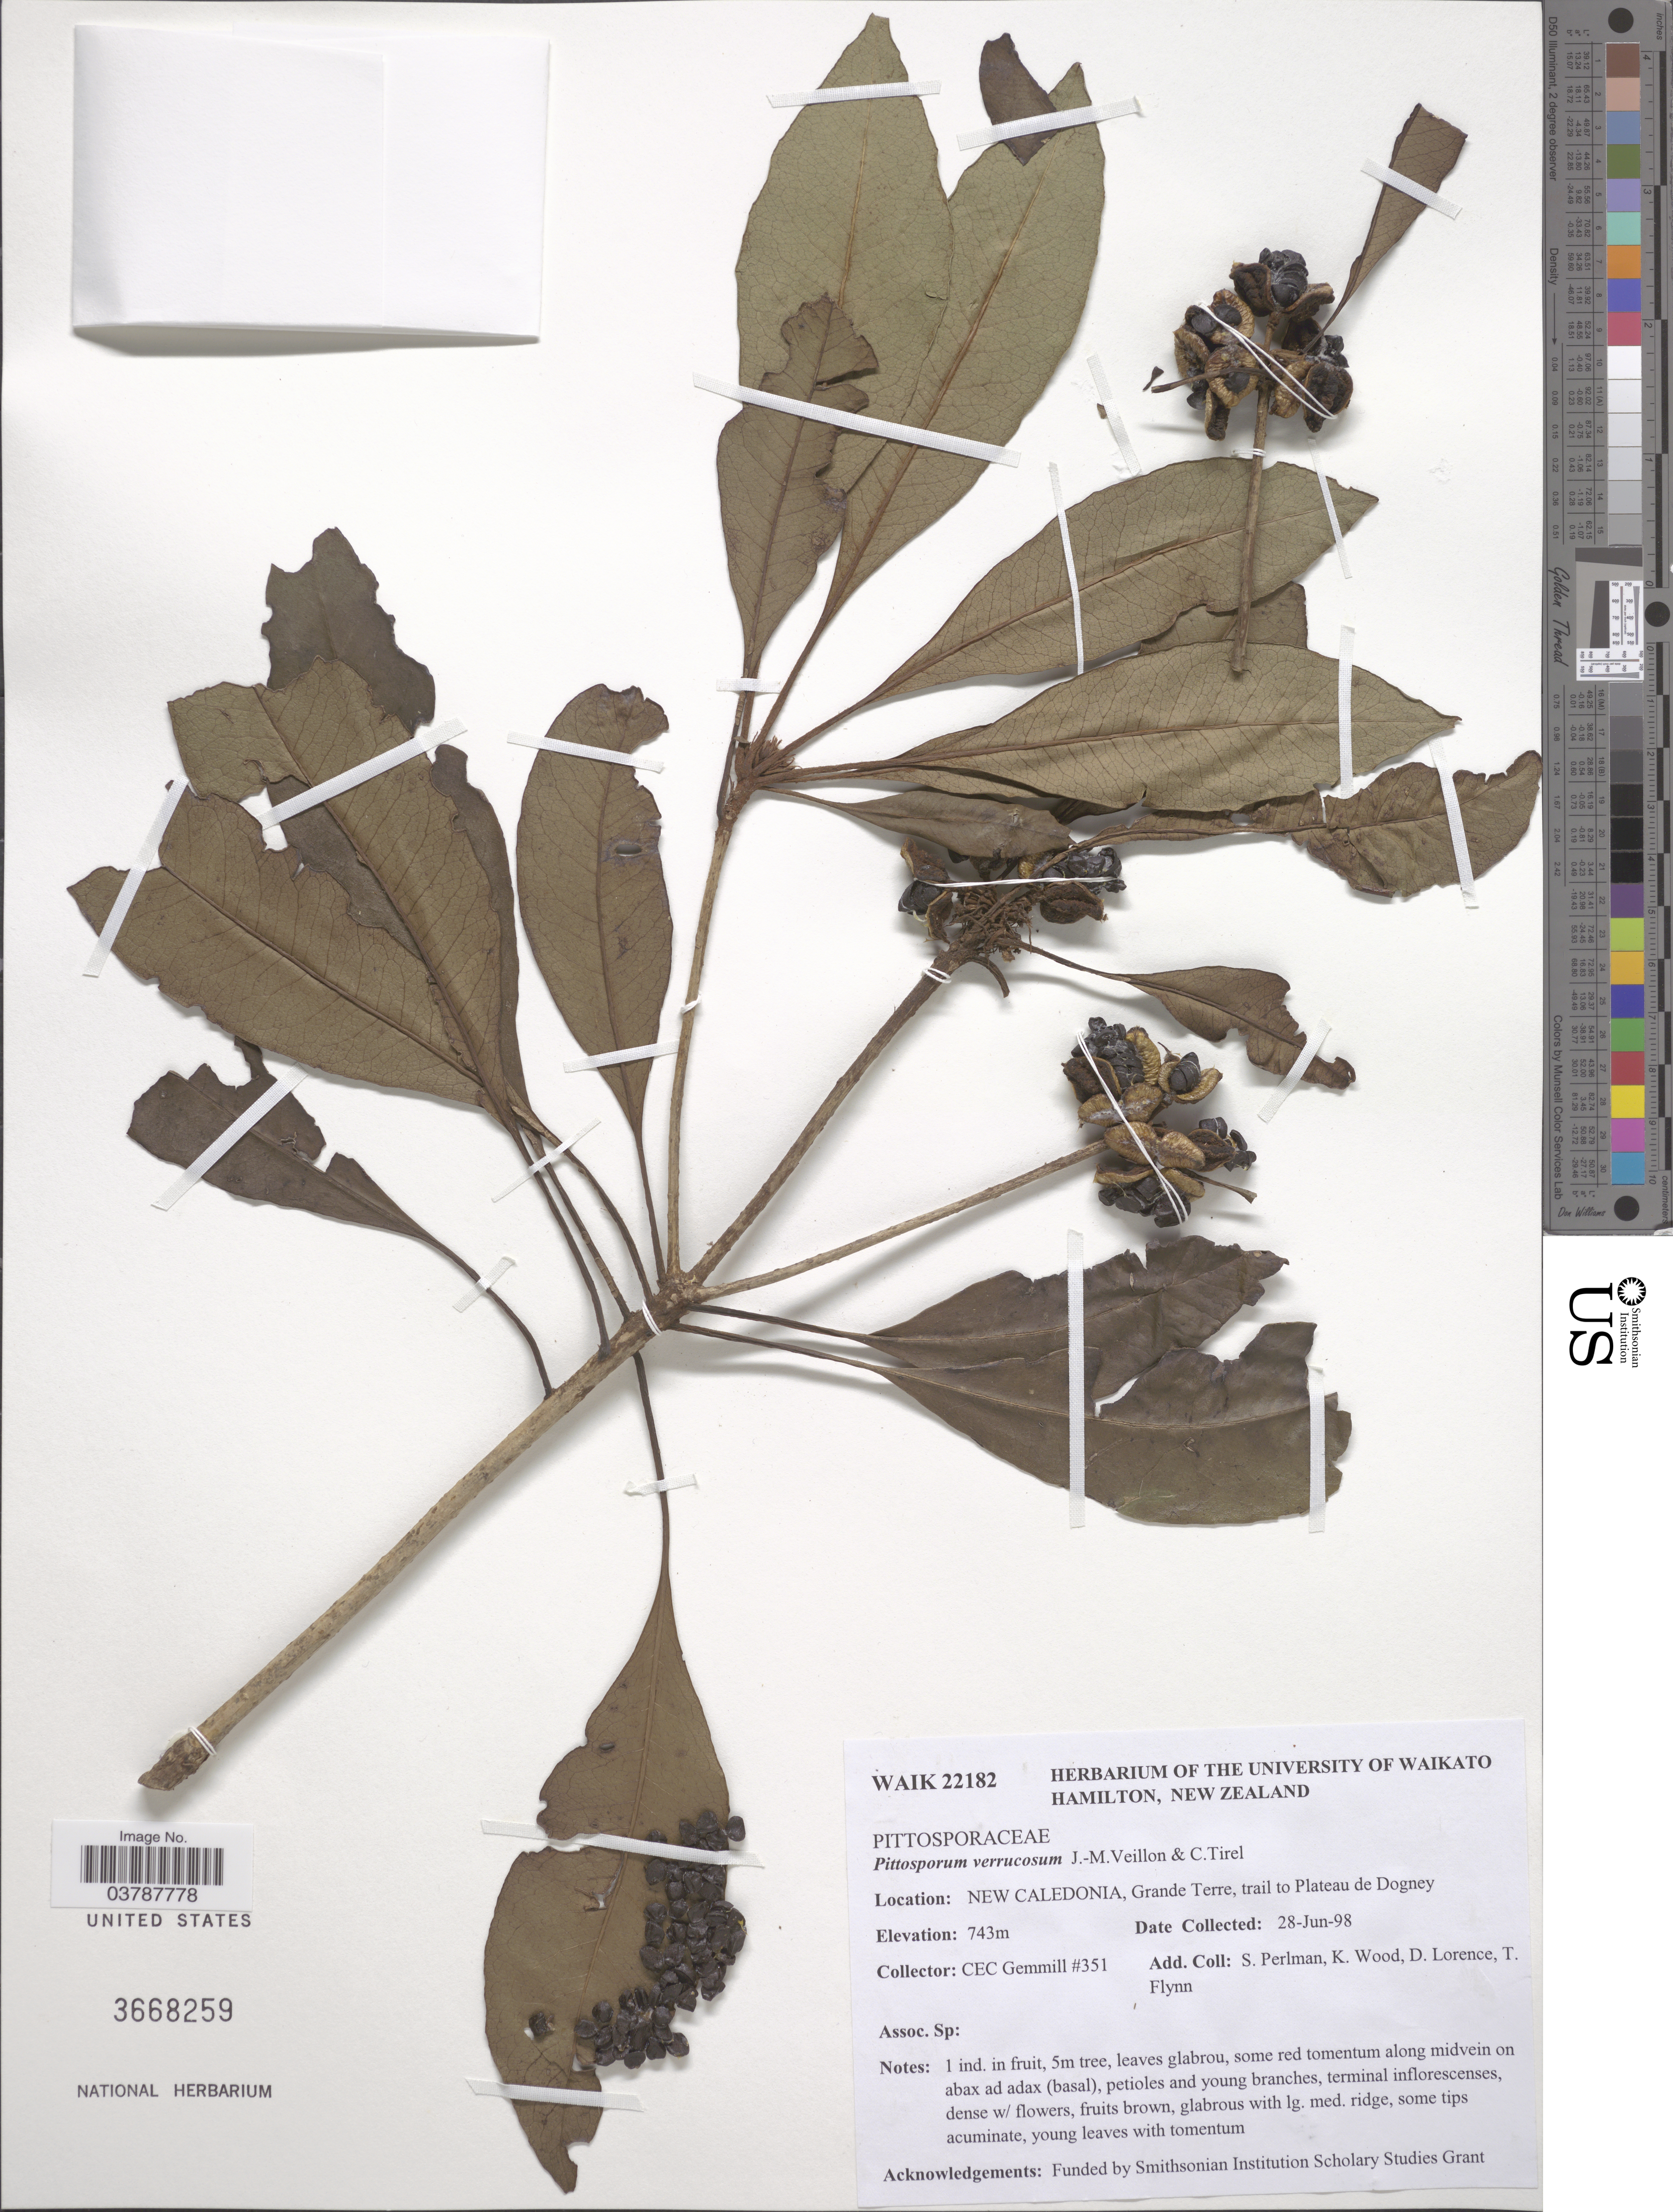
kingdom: Plantae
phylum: Tracheophyta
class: Magnoliopsida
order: Apiales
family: Pittosporaceae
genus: Pittosporum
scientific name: Pittosporum verrucosum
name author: Vellion & Tirel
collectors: C. Gemmill, S. Perlman, K. Wood, D. Lorence & T. Flynn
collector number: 351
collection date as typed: Transcribed d/m/y: 28/6/98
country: New Caledonia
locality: Grande Terre, trail to Plateau to Dogney.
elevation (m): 743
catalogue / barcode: US 3668259